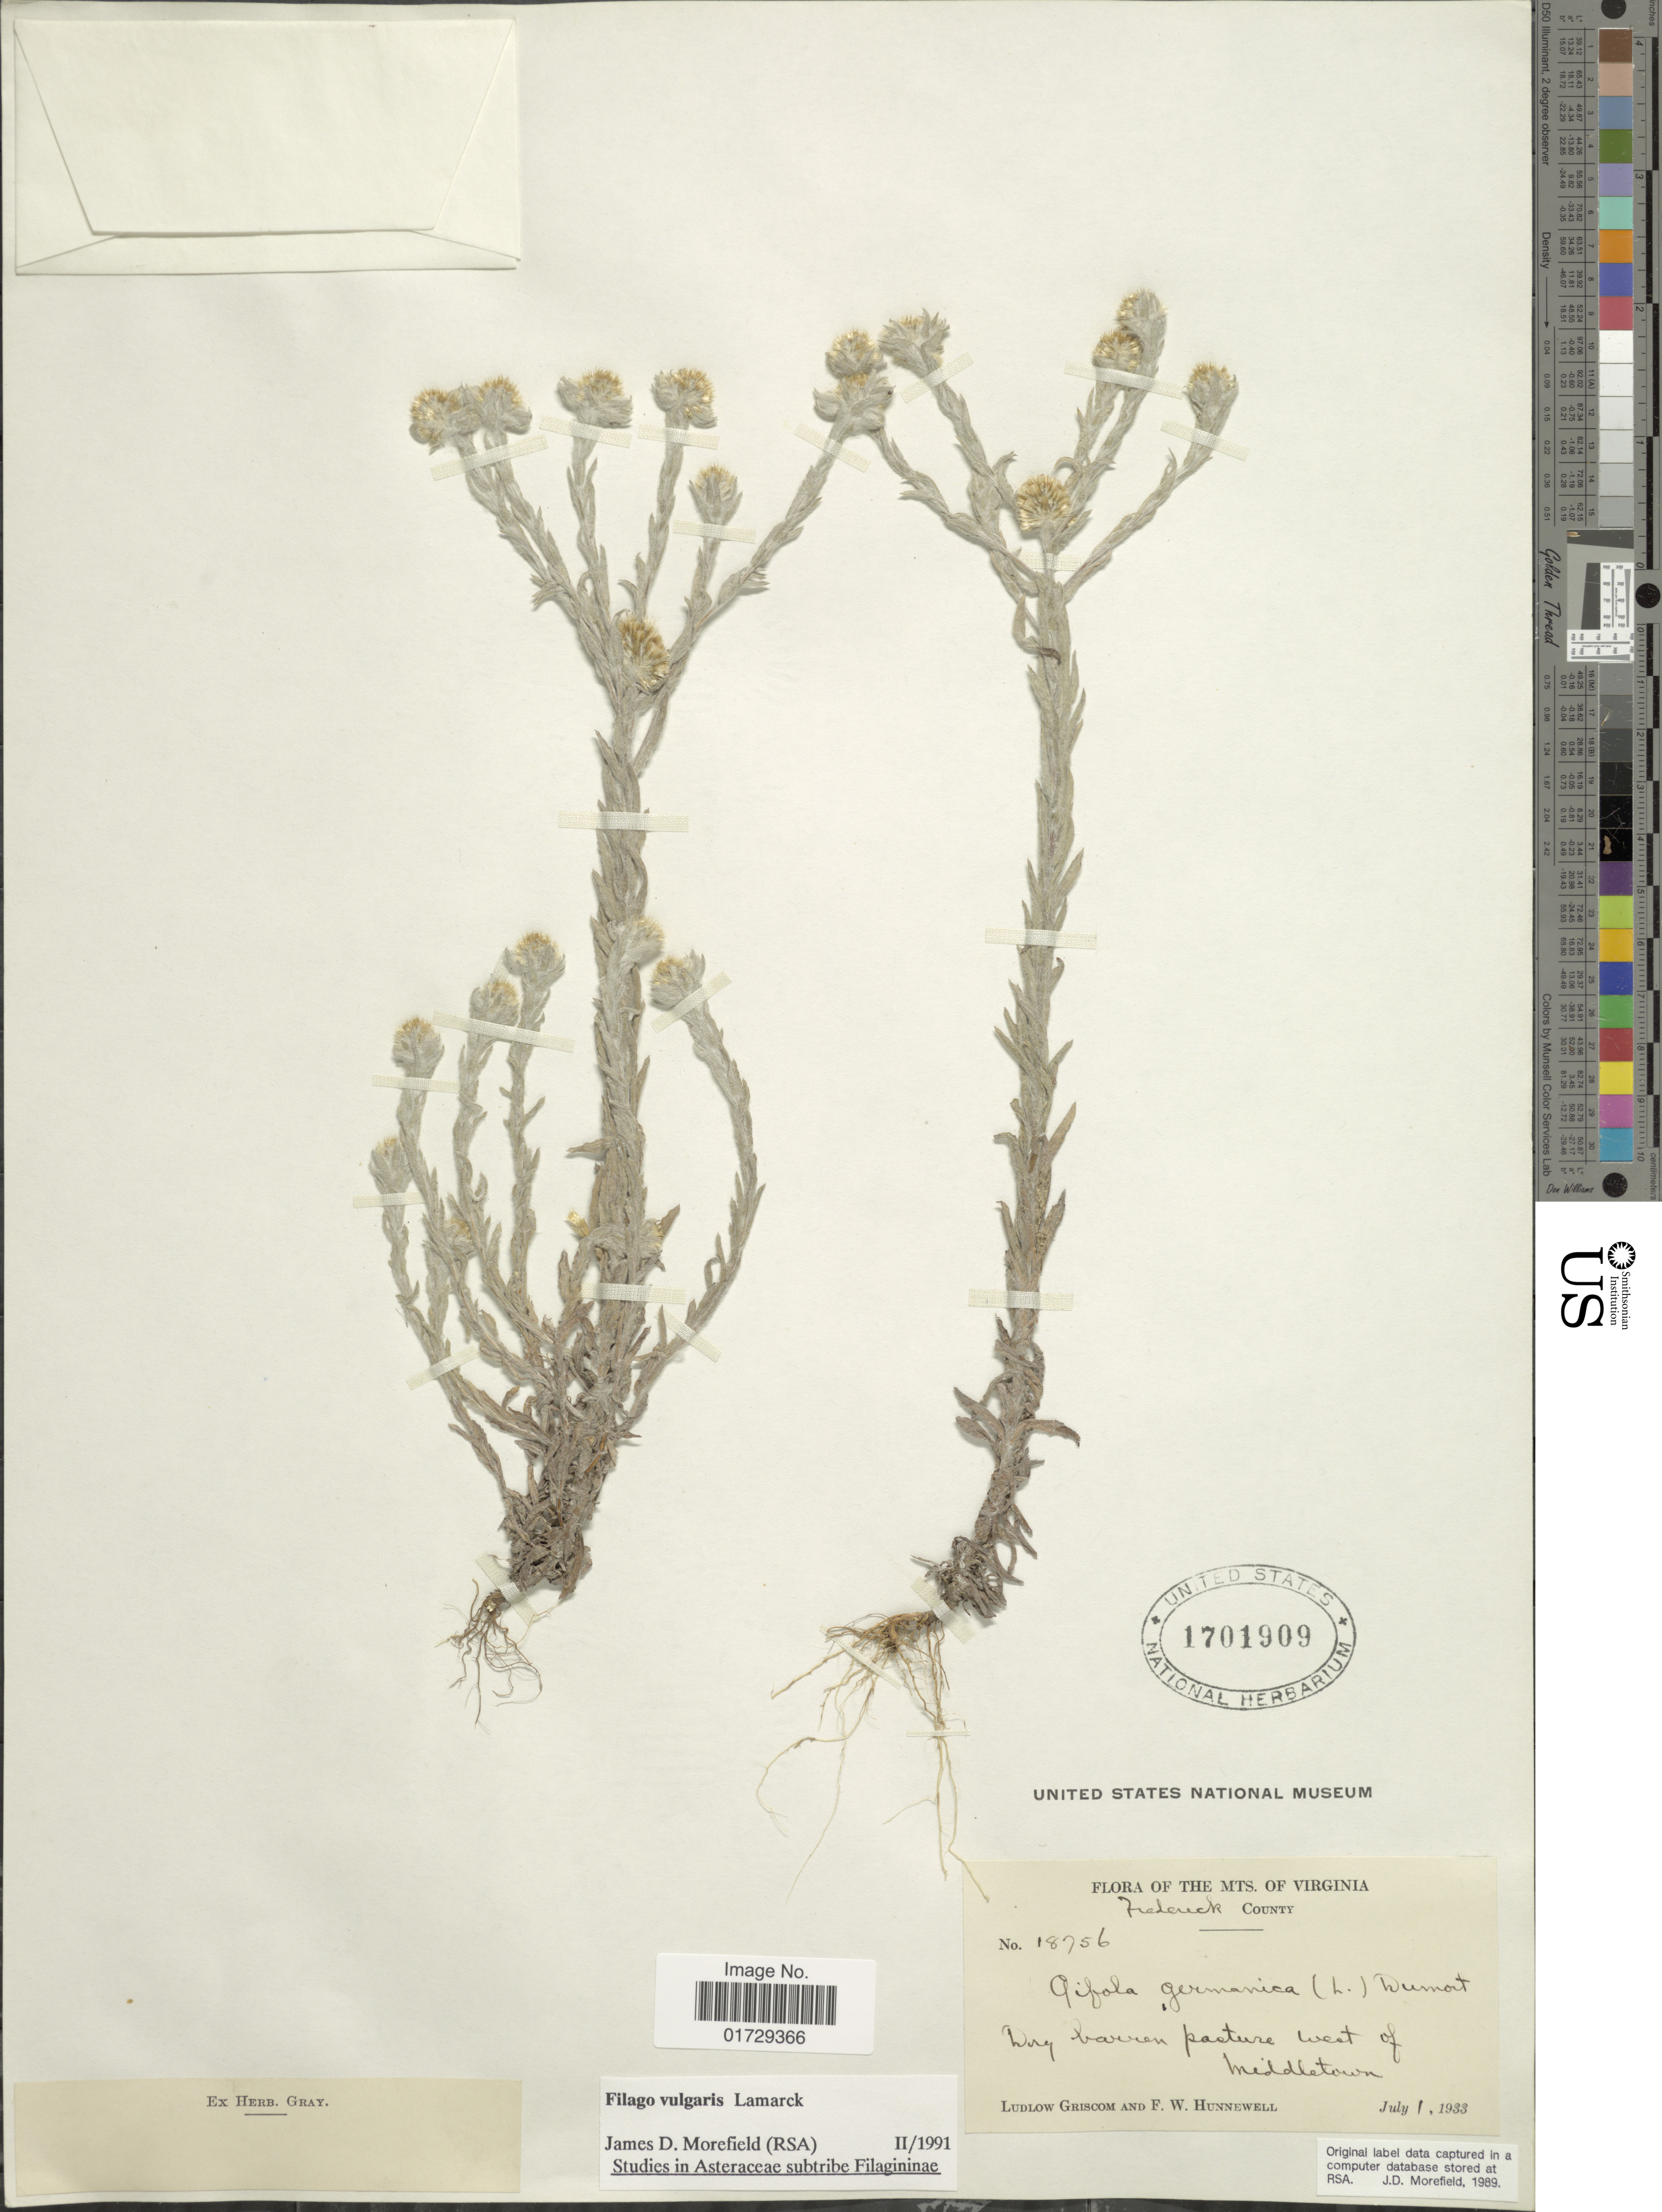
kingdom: Plantae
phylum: Tracheophyta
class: Magnoliopsida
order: Asterales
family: Asteraceae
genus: Filago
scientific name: Filago vulgaris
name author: Lam.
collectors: L. Griscom & F. Hunnewell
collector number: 18756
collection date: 1933-07-01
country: United States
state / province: Virginia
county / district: Frederick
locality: Mts. of Virginia, Frederick County, Dry barren pasture west of Middletown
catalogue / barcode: US 1701909